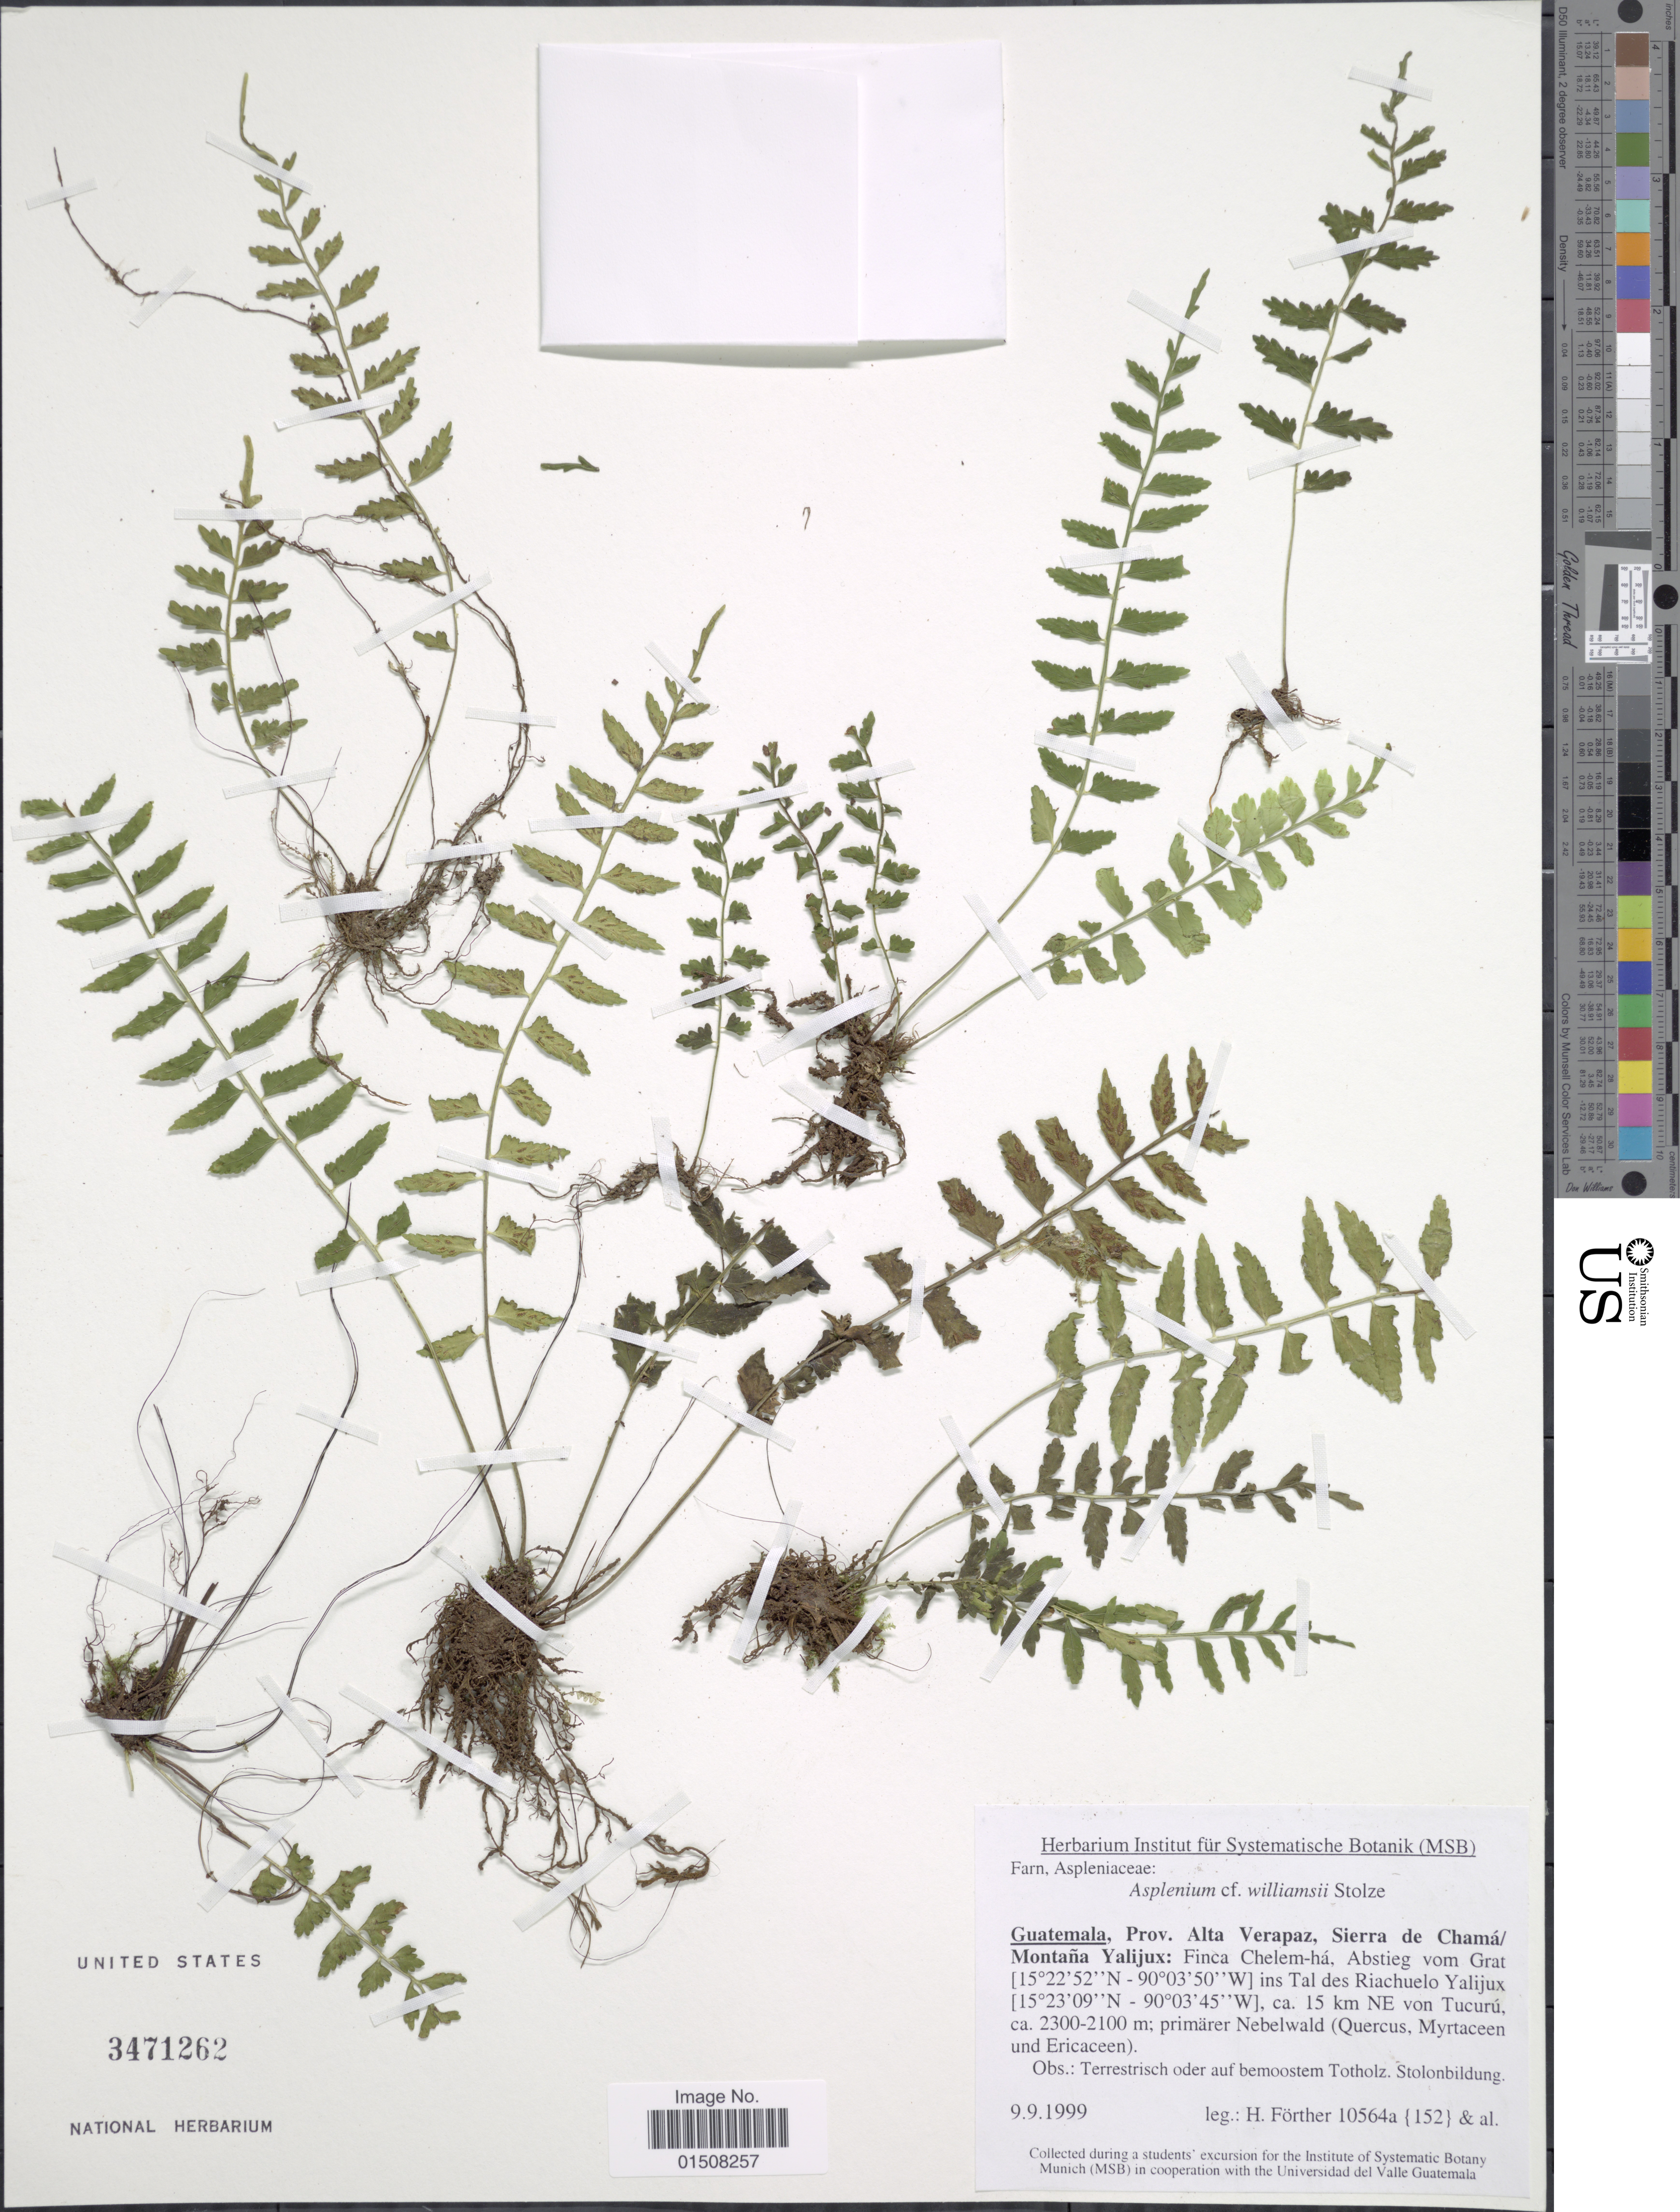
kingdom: Plantae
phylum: Tracheophyta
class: Polypodiopsida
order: Polypodiales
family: Aspleniaceae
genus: Asplenium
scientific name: Asplenium williamsii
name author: Stolze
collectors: H. Fôrther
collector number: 10564a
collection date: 1999-09-09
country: Guatemala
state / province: Alta Verapaz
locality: Sierra de Chama Montaña Yalijux, Finca Chelem-ha, Abstieg vom Grat, ind Tal des Riachuelo Yalijux, ca. 15 km NE von Tucuru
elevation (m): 2100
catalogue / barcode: US 3471262